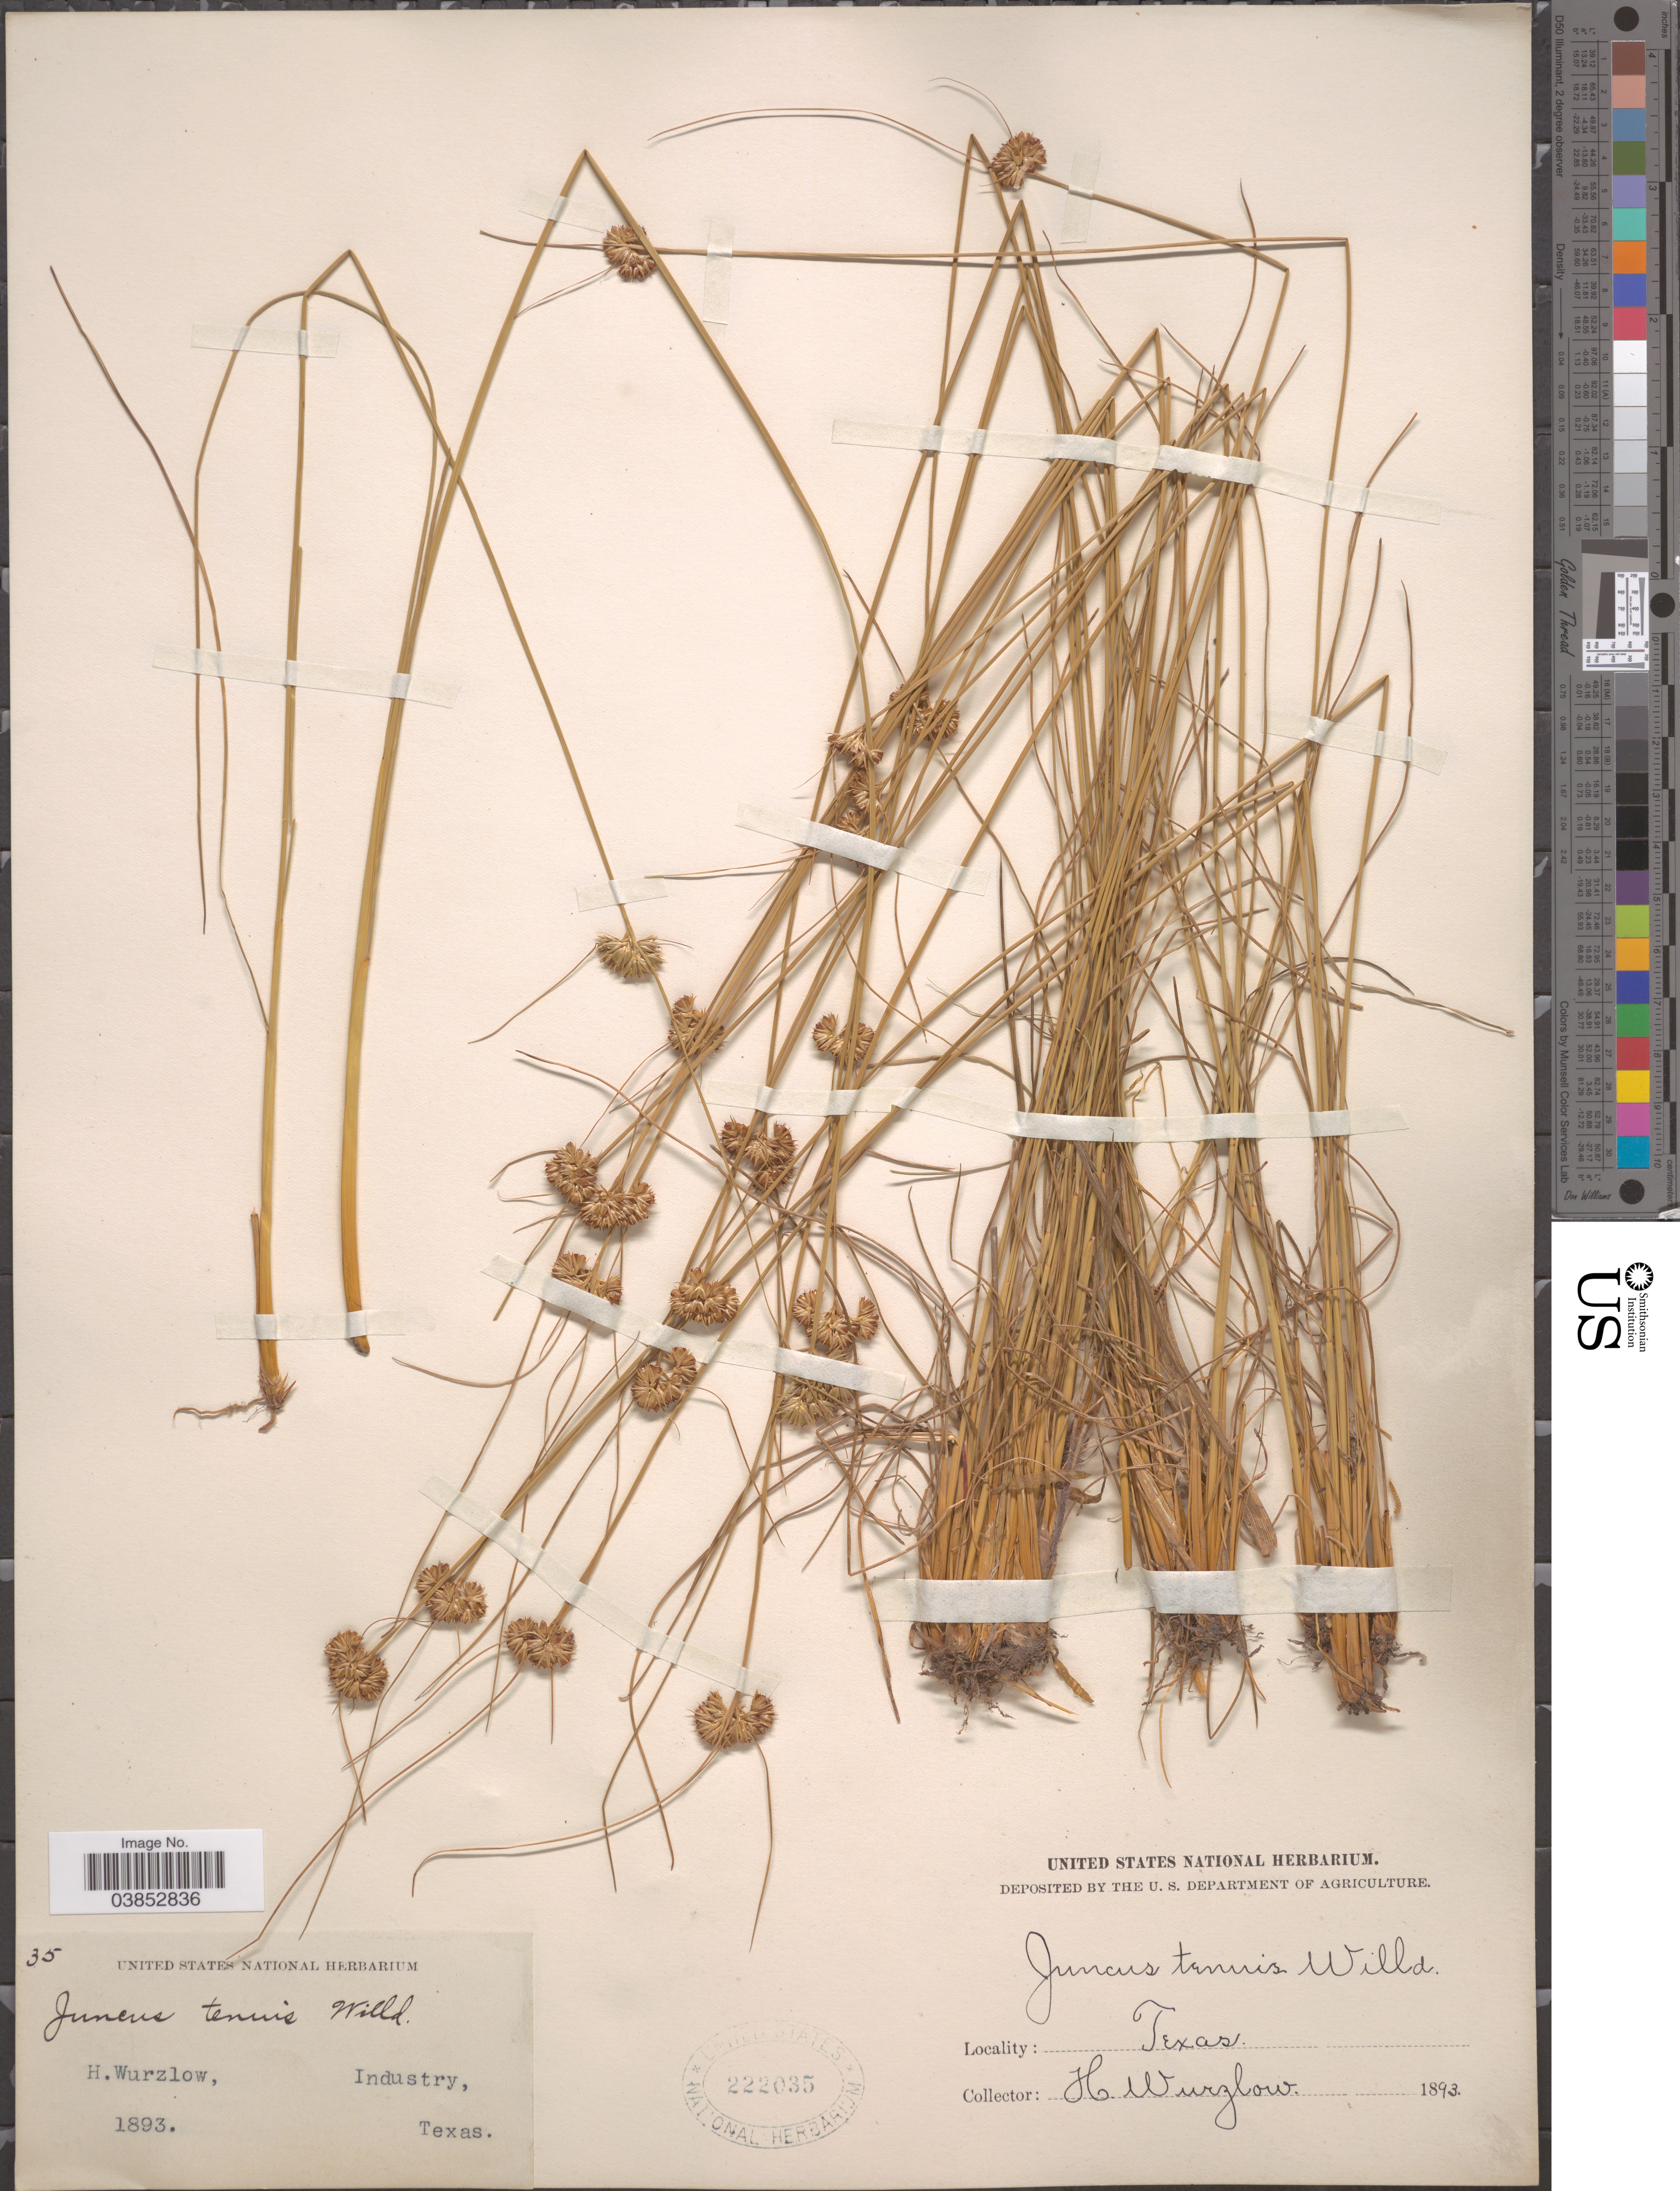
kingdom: Plantae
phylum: Tracheophyta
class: Liliopsida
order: Poales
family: Juncaceae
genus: Juncus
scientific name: Juncus dudleyi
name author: Wiegand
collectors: H. Wurzlow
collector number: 35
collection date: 1893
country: United States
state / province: Texas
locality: Industry.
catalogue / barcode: US 222035